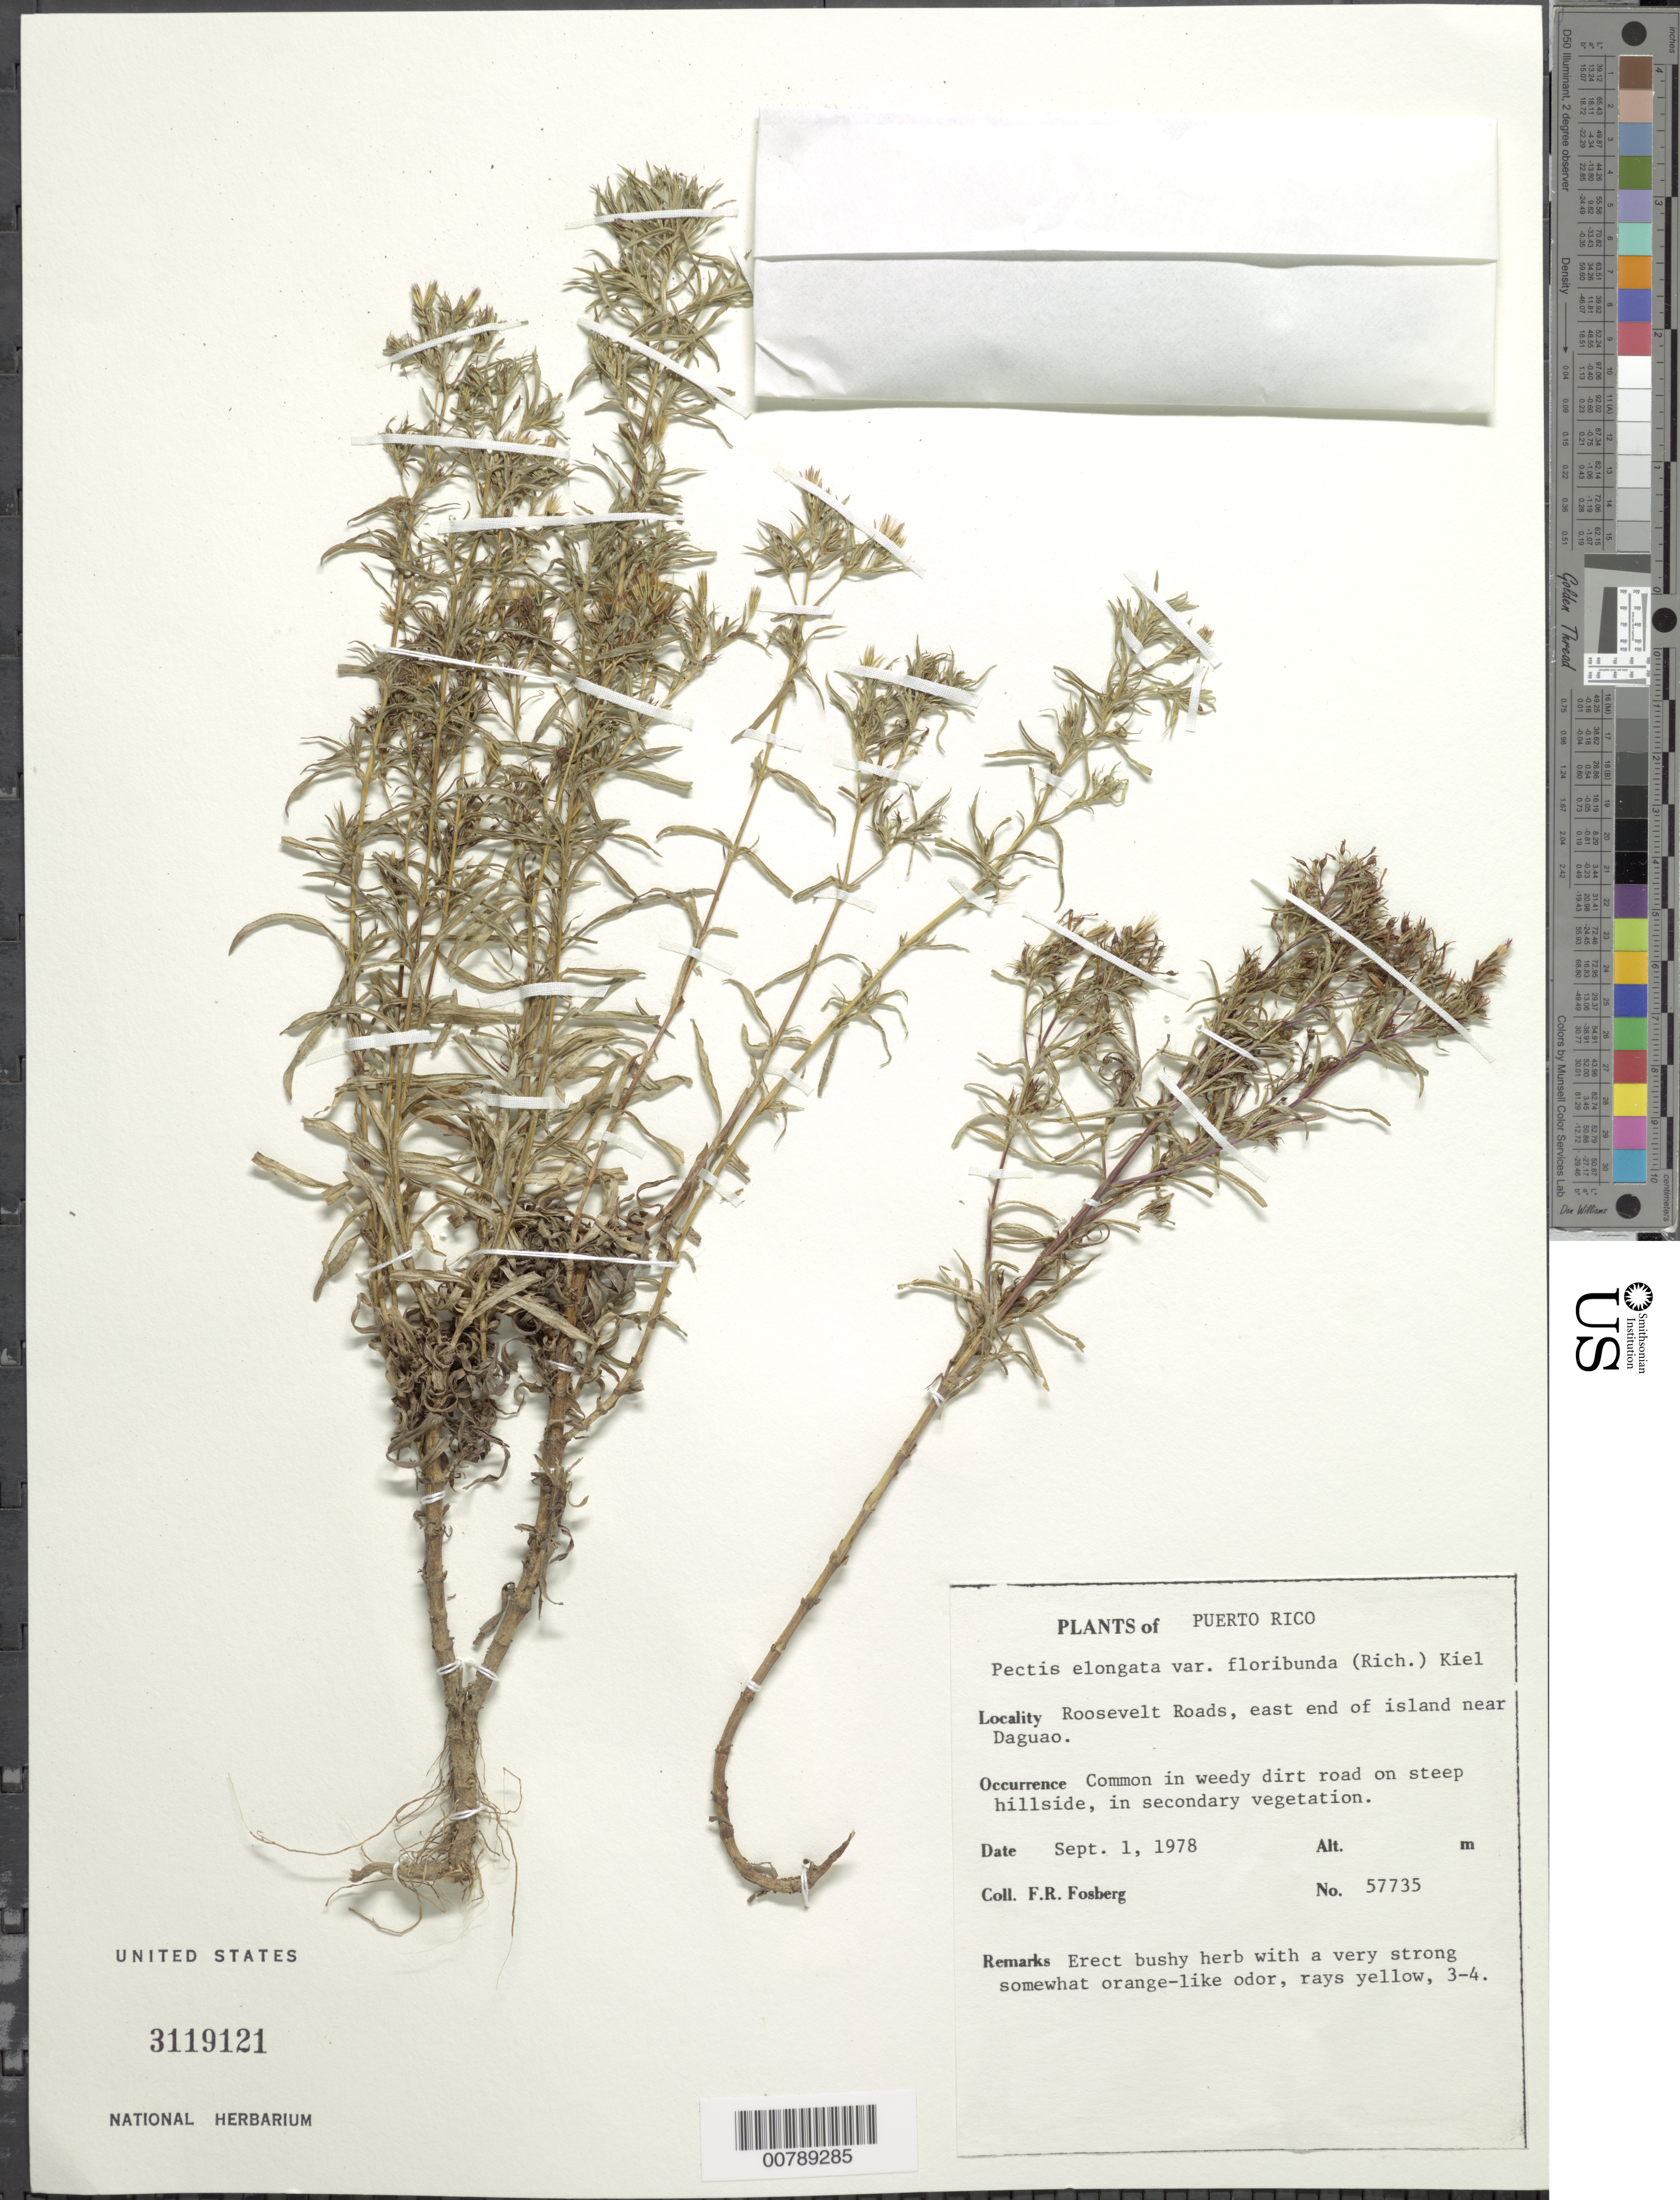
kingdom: Plantae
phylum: Tracheophyta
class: Magnoliopsida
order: Asterales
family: Asteraceae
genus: Pectis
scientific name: Pectis elongata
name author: Kunth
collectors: F. R. Fosberg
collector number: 57735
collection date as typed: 01 Sep 1978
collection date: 1978-09-01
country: Puerto Rico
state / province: Ceiba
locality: Roosevelt Roads, east end of island near Daguao, common in weedy dirt road on steep hillside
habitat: Secondary vegetation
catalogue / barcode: US 3119121